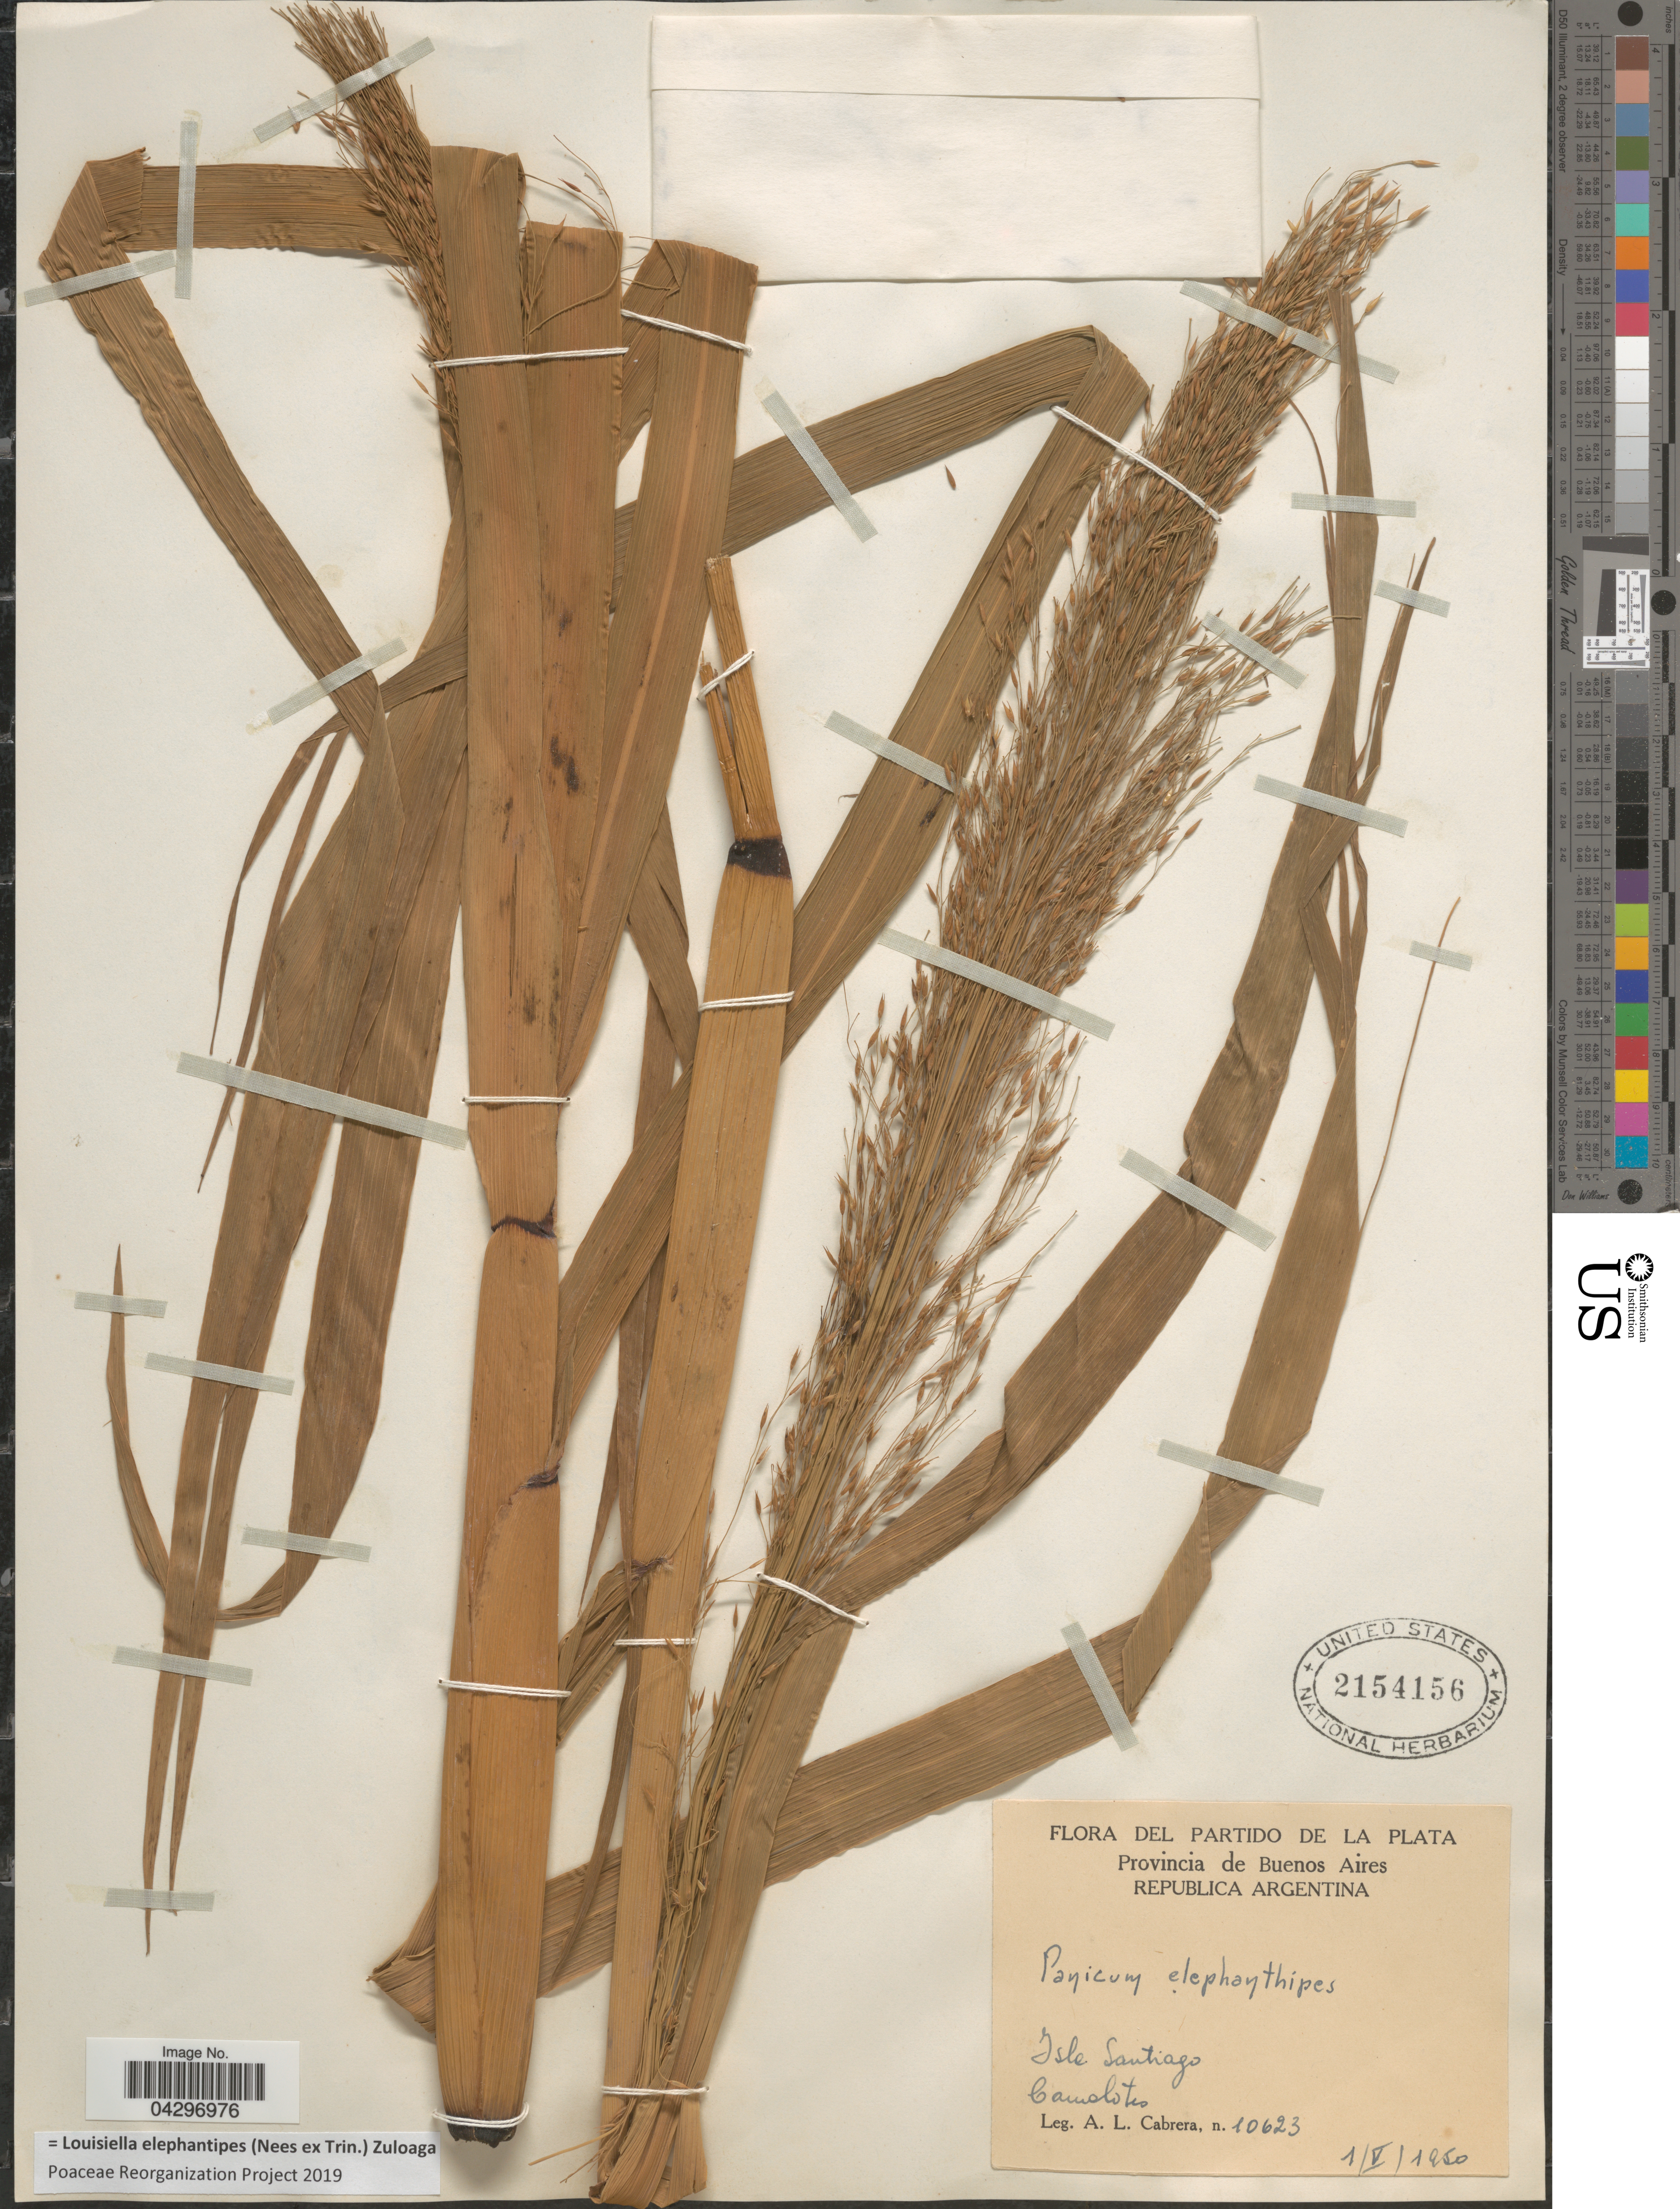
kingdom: Plantae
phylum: Tracheophyta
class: Liliopsida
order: Poales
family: Poaceae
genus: Louisiella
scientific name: Louisiella elephantipes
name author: (Nees ex Trin.) Zuloaga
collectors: A. L. Cabrera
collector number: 10623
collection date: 1950-05-01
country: Argentina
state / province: Buenos Aires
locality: Partido de la Plata. Republica Argentina. Isle Santiago. Camalotes.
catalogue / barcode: US 2154156